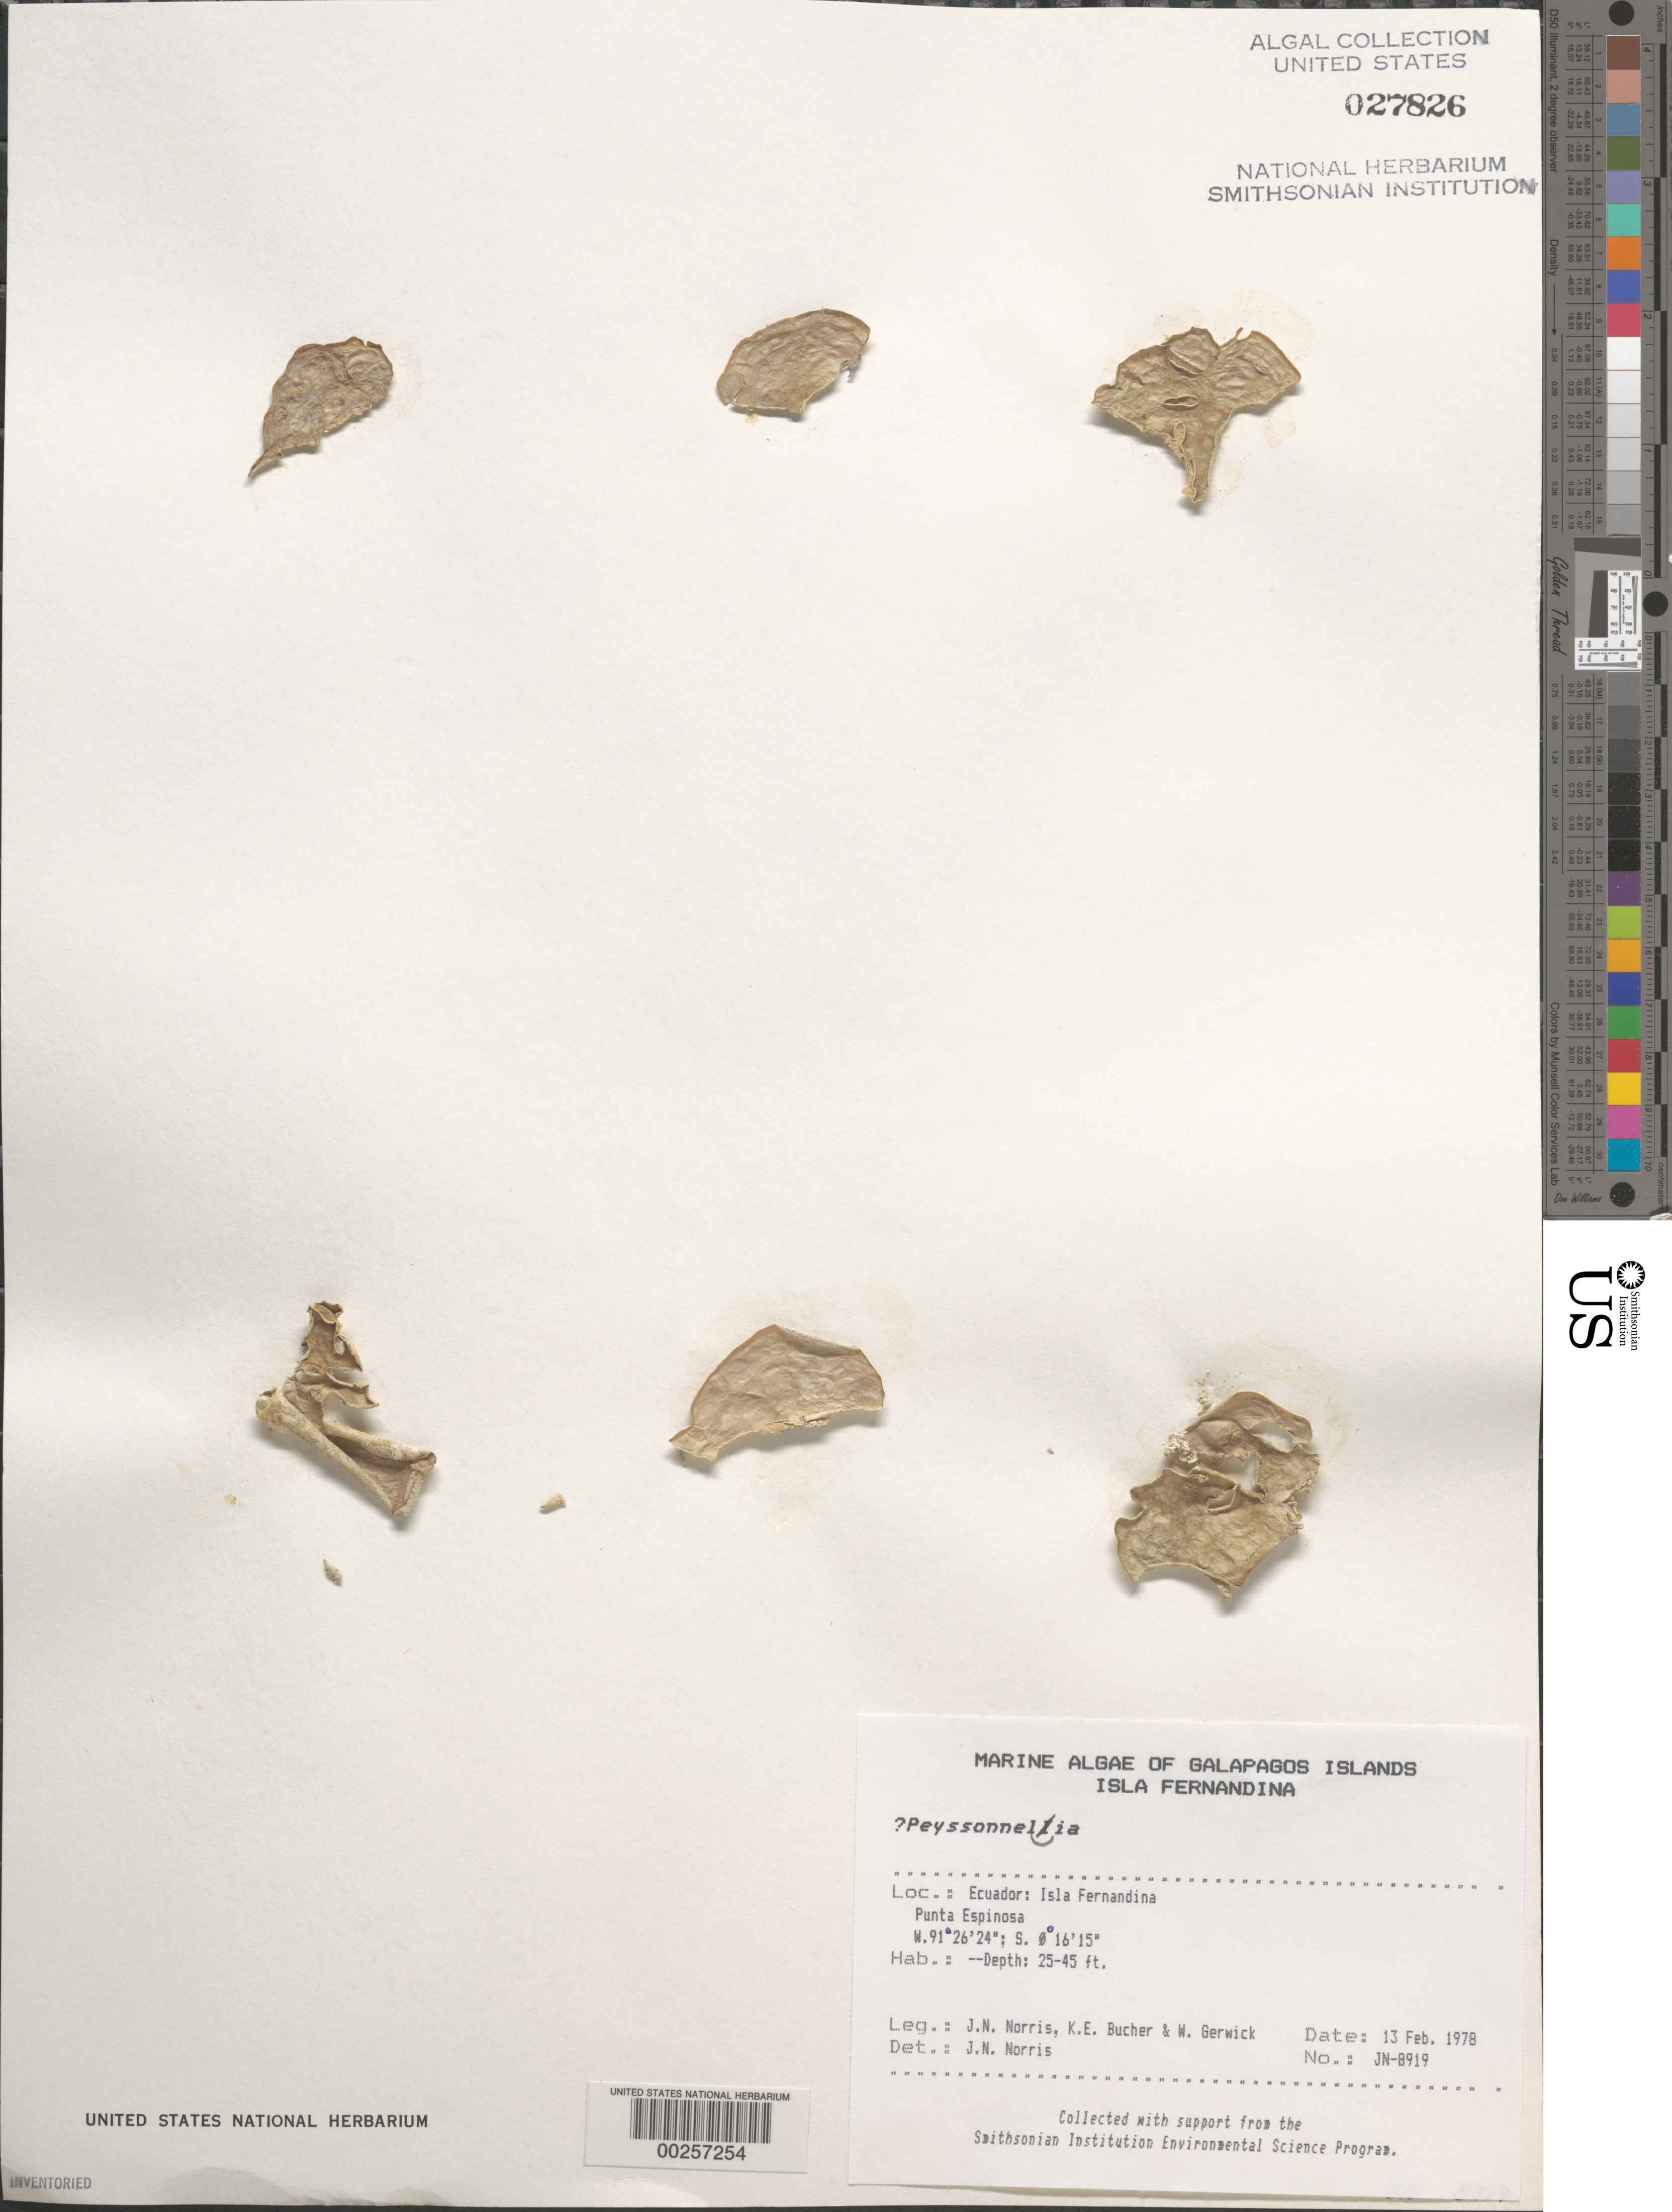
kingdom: Plantae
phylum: Rhodophyta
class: Florideophyceae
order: Peyssonneliales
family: Peyssonneliaceae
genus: Peyssonnelia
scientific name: Peyssonnelia sp.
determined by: Norris, James N.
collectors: J. N. Norris, K. E. Bucher & W. Gerwick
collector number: JN-8919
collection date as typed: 13 Feb 1978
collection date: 1978-02-13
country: Ecuador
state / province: Colón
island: Fernandina [Narborough]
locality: Punta Espinosa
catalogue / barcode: US 27826